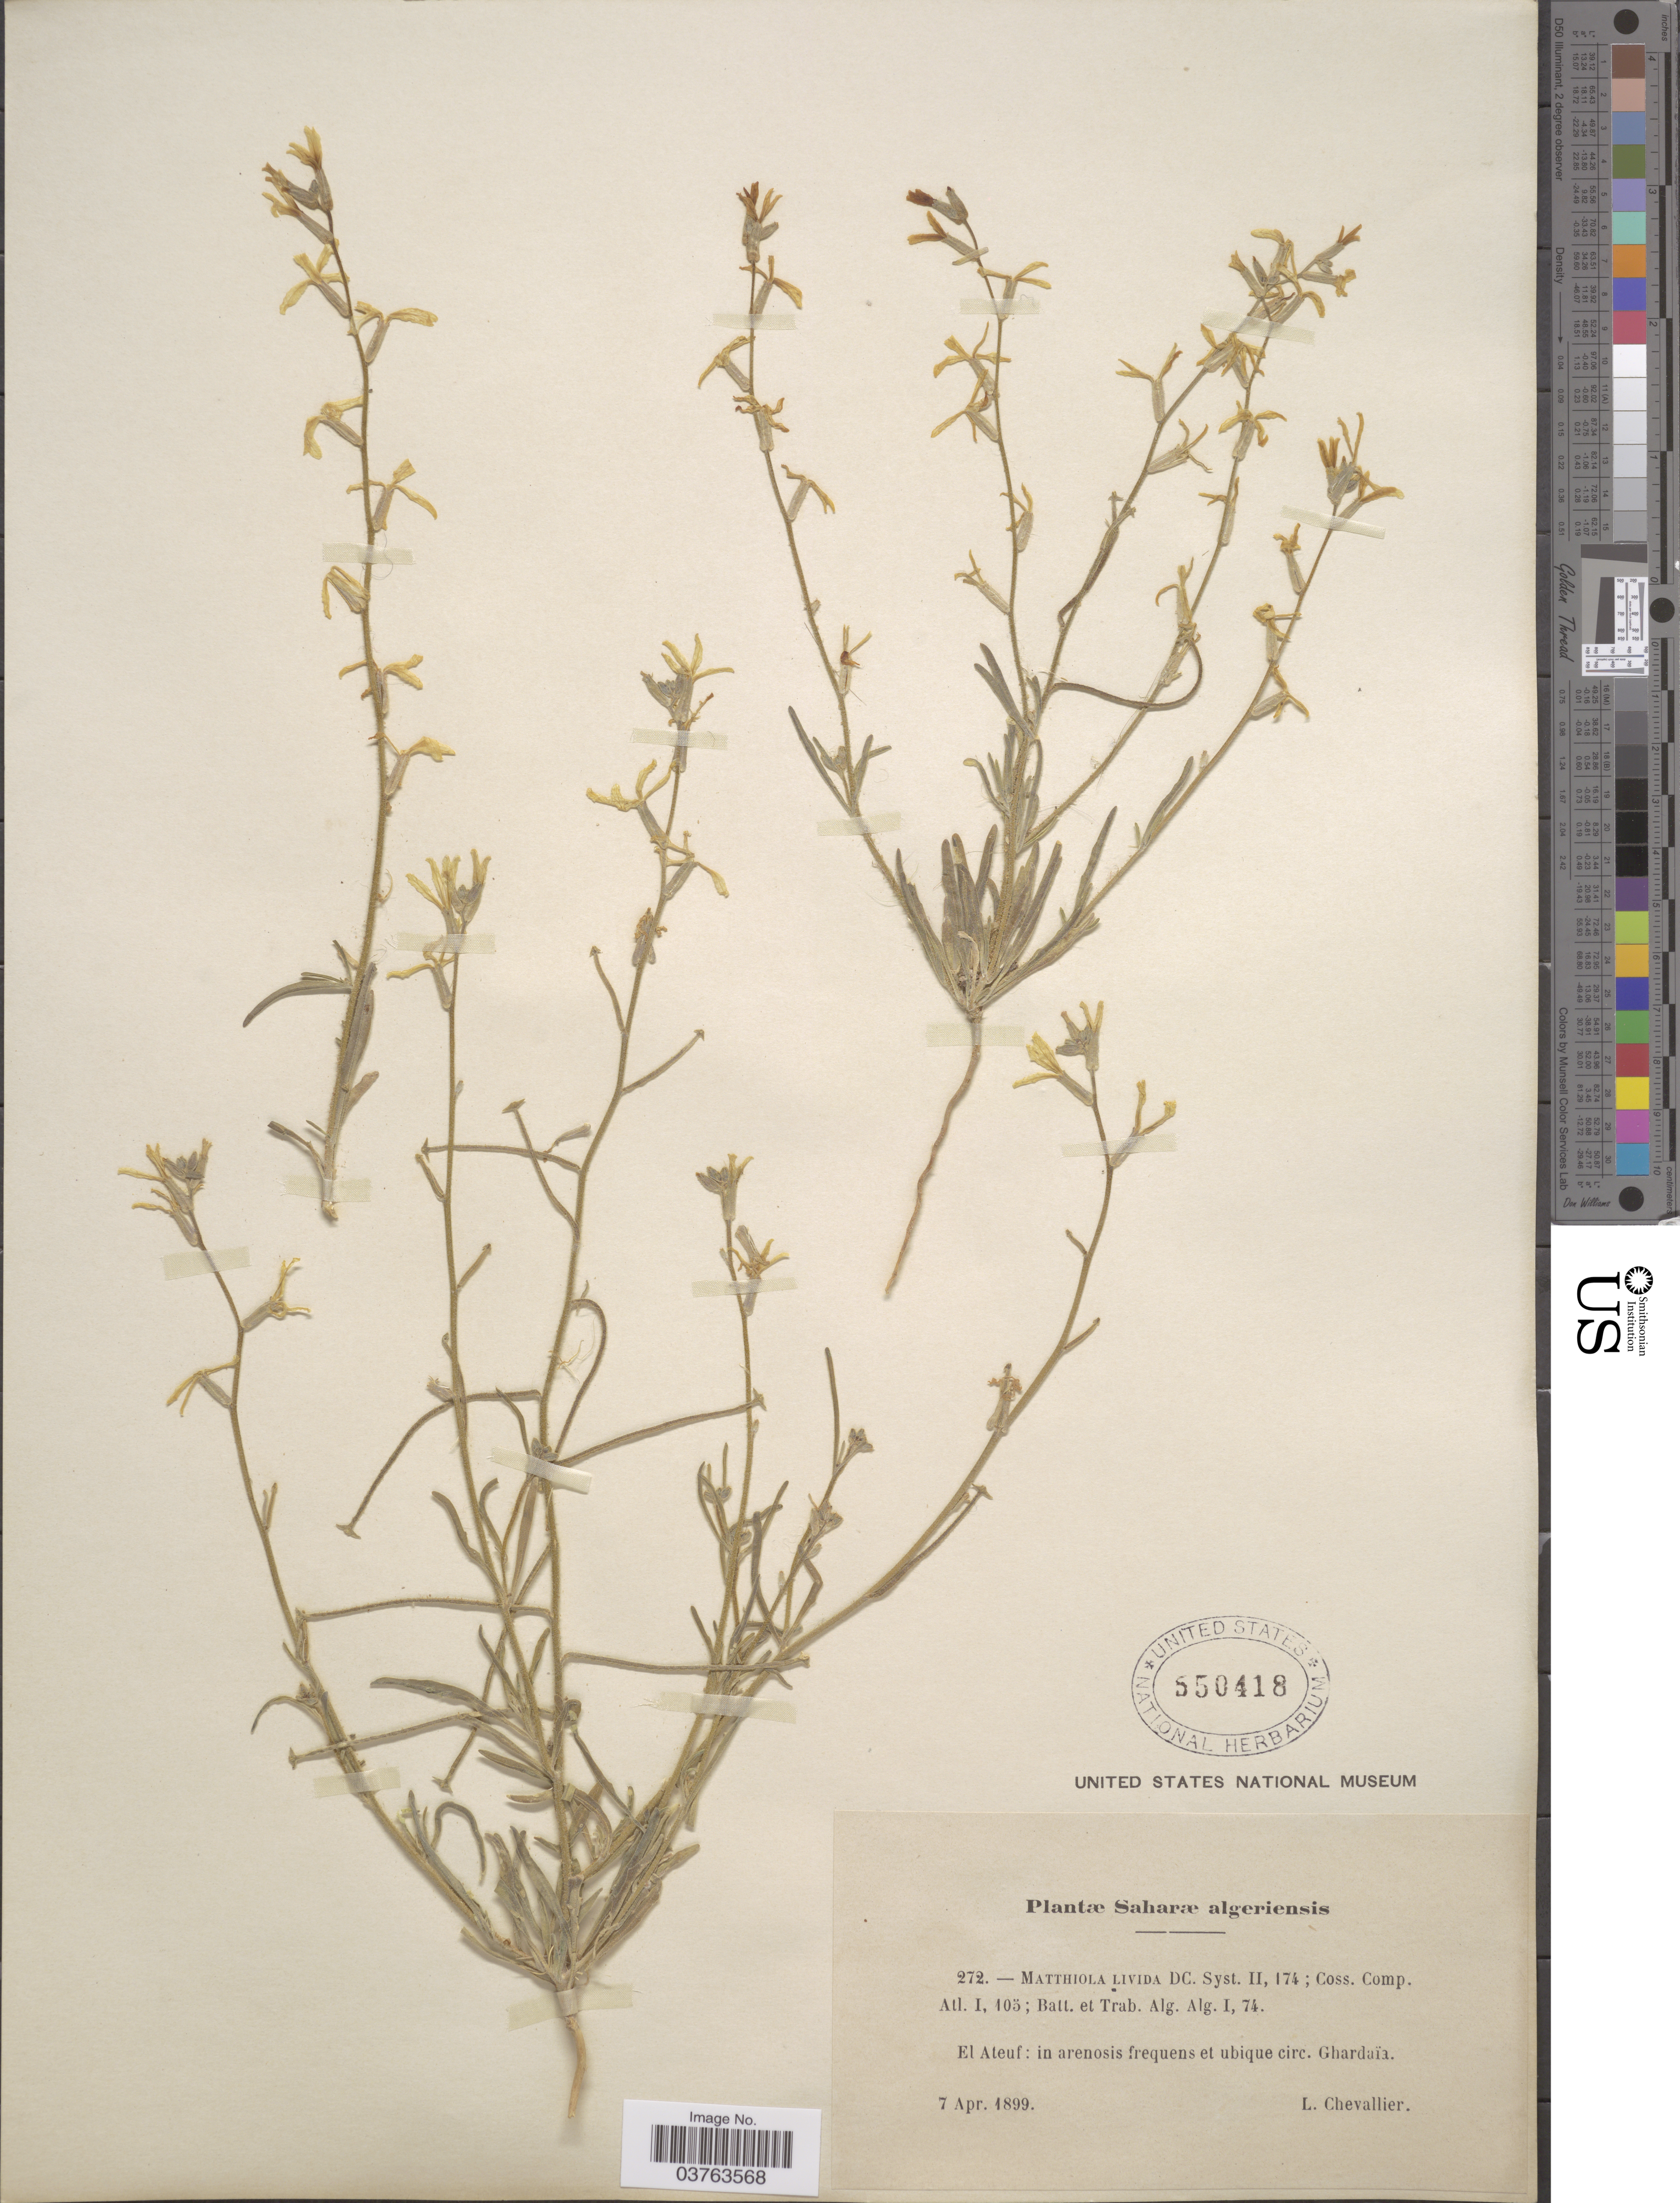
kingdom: Plantae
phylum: Tracheophyta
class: Magnoliopsida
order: Brassicales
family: Brassicaceae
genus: Matthiola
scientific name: Matthiola livida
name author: (Delile) DC.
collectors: L. Chevallier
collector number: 272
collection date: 1899-04-07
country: Algeria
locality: Saharæ algeriensis. El Ateuf: in arenosis frequens et ubique circ. Ghardaïa.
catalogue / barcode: US 550418